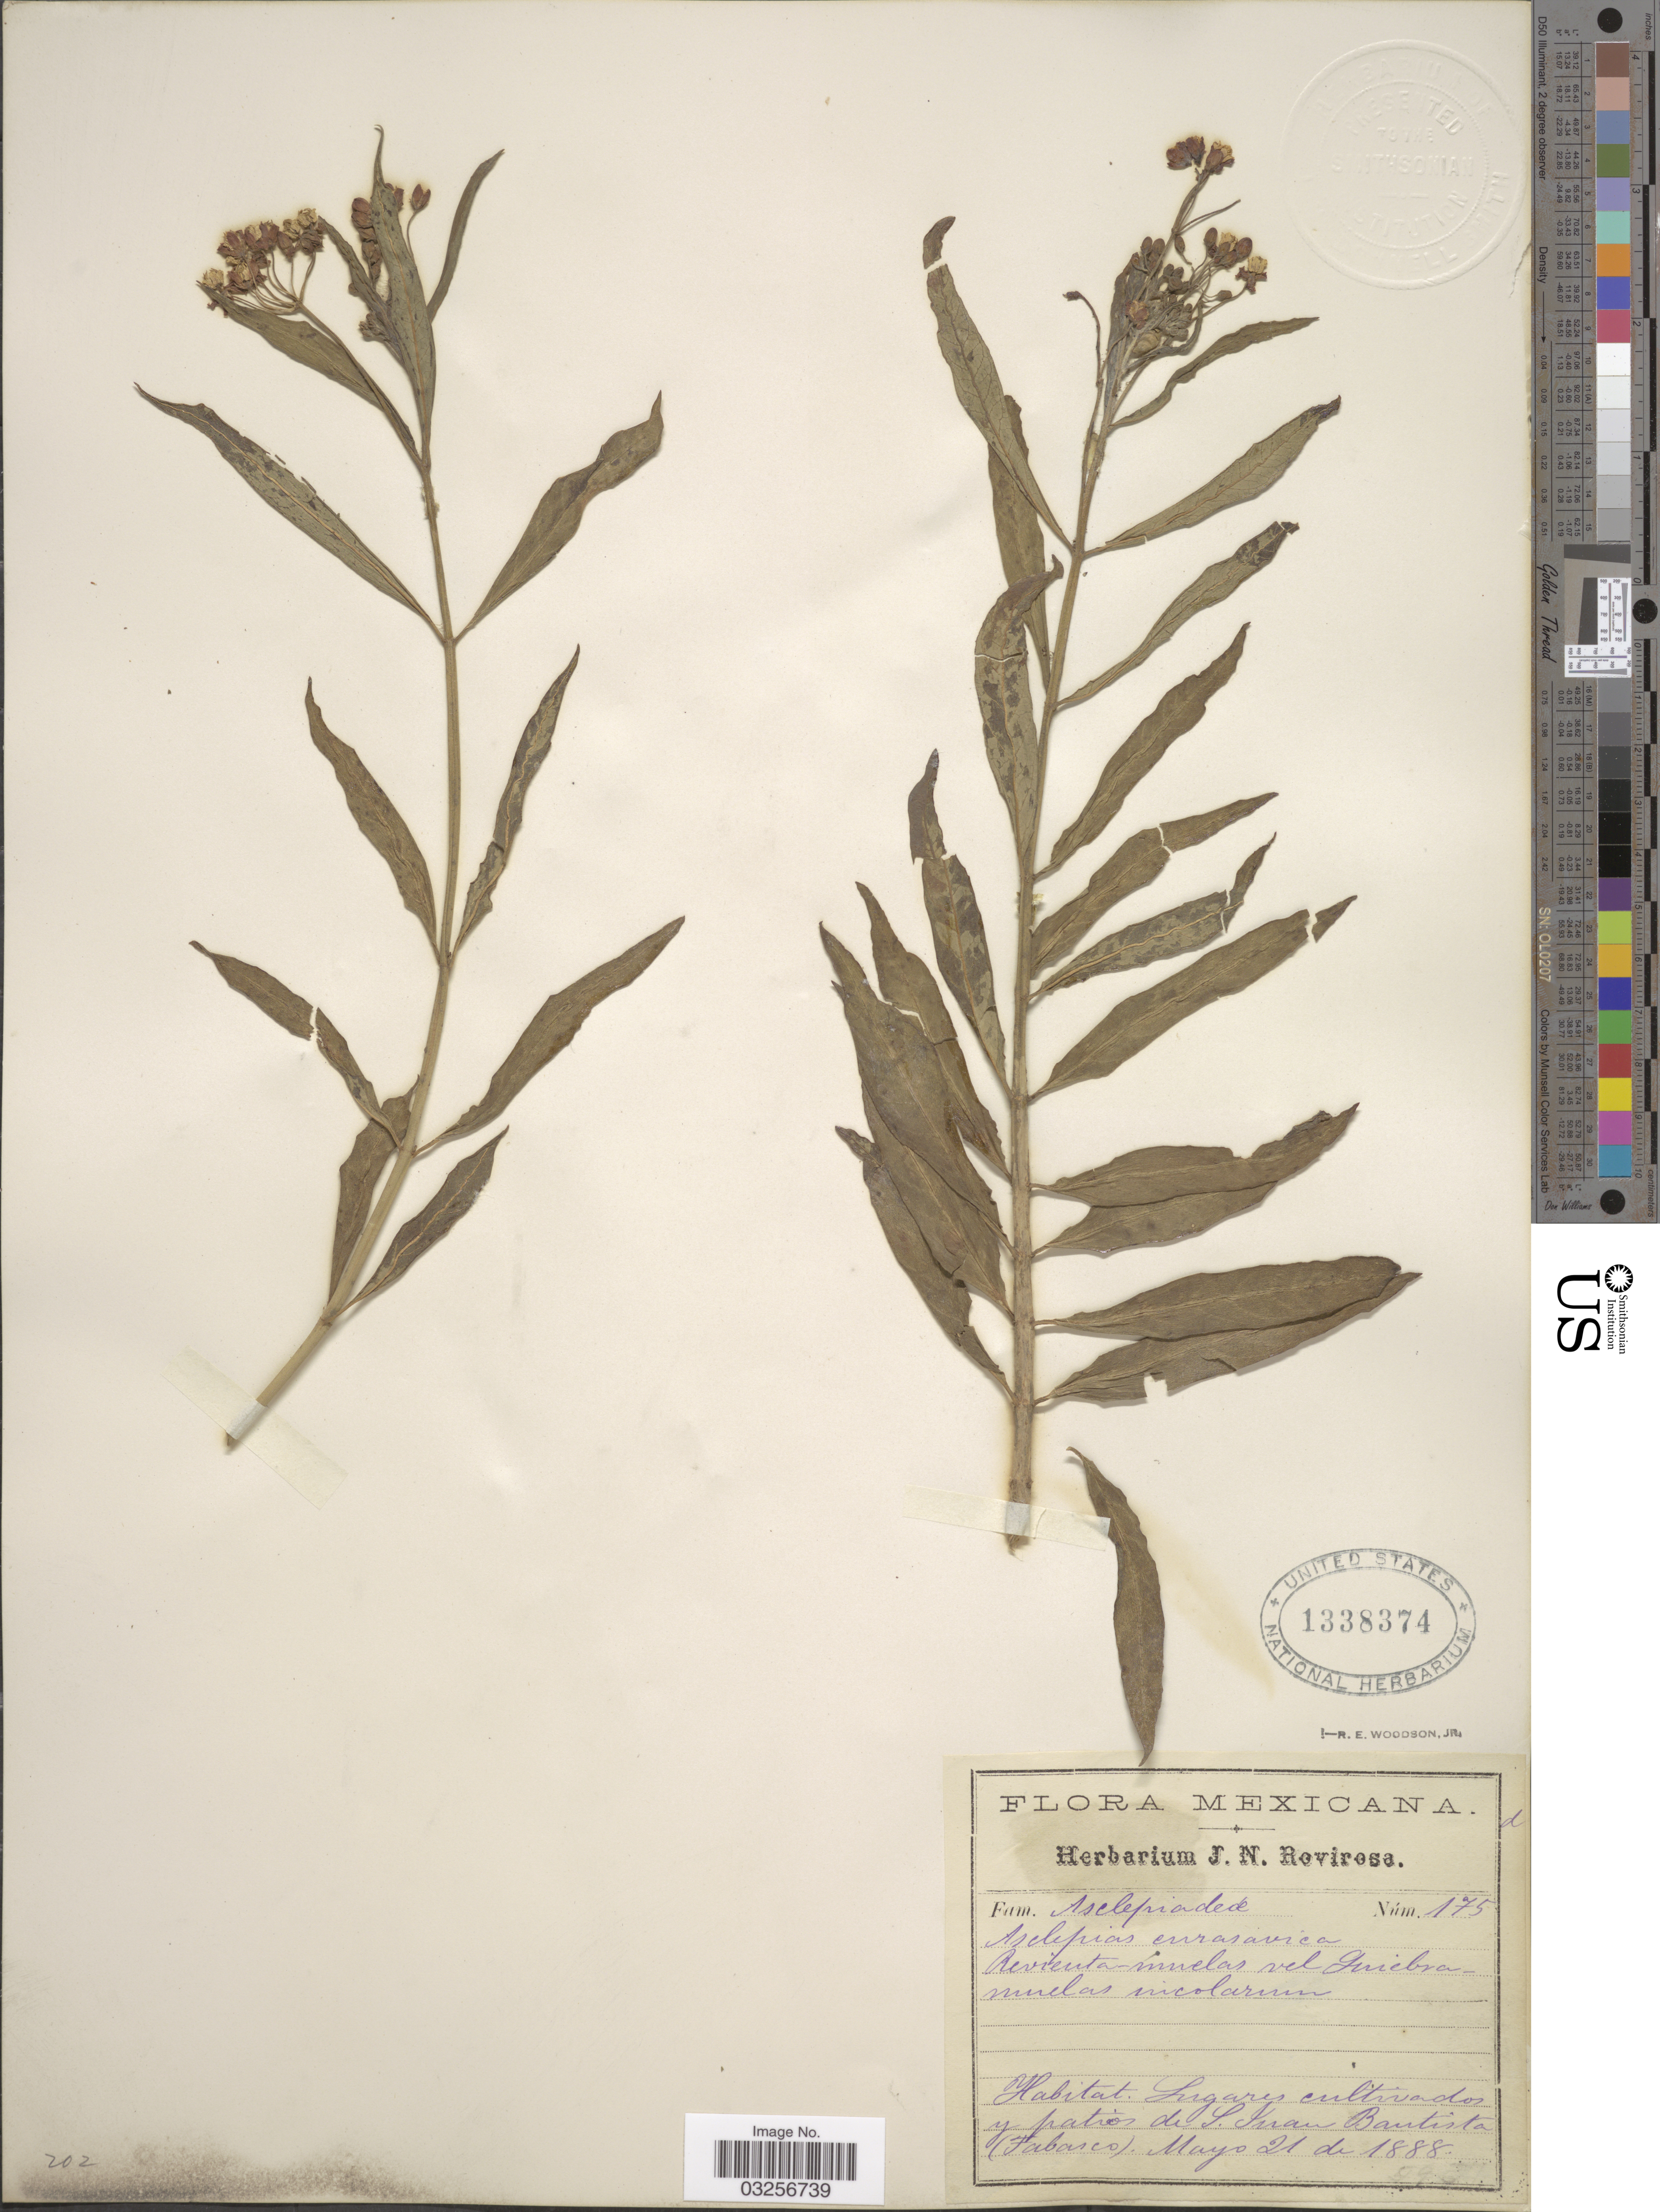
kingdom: Plantae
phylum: Tracheophyta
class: Magnoliopsida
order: Gentianales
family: Apocynaceae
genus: Asclepias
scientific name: Asclepias curassavica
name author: L.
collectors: ex herb. J. N. Rovirosa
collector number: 175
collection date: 1888-05-21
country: Mexico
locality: Lugares cultivados y patios de S. Juan Bautista (Tabasco).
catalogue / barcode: US 1338374